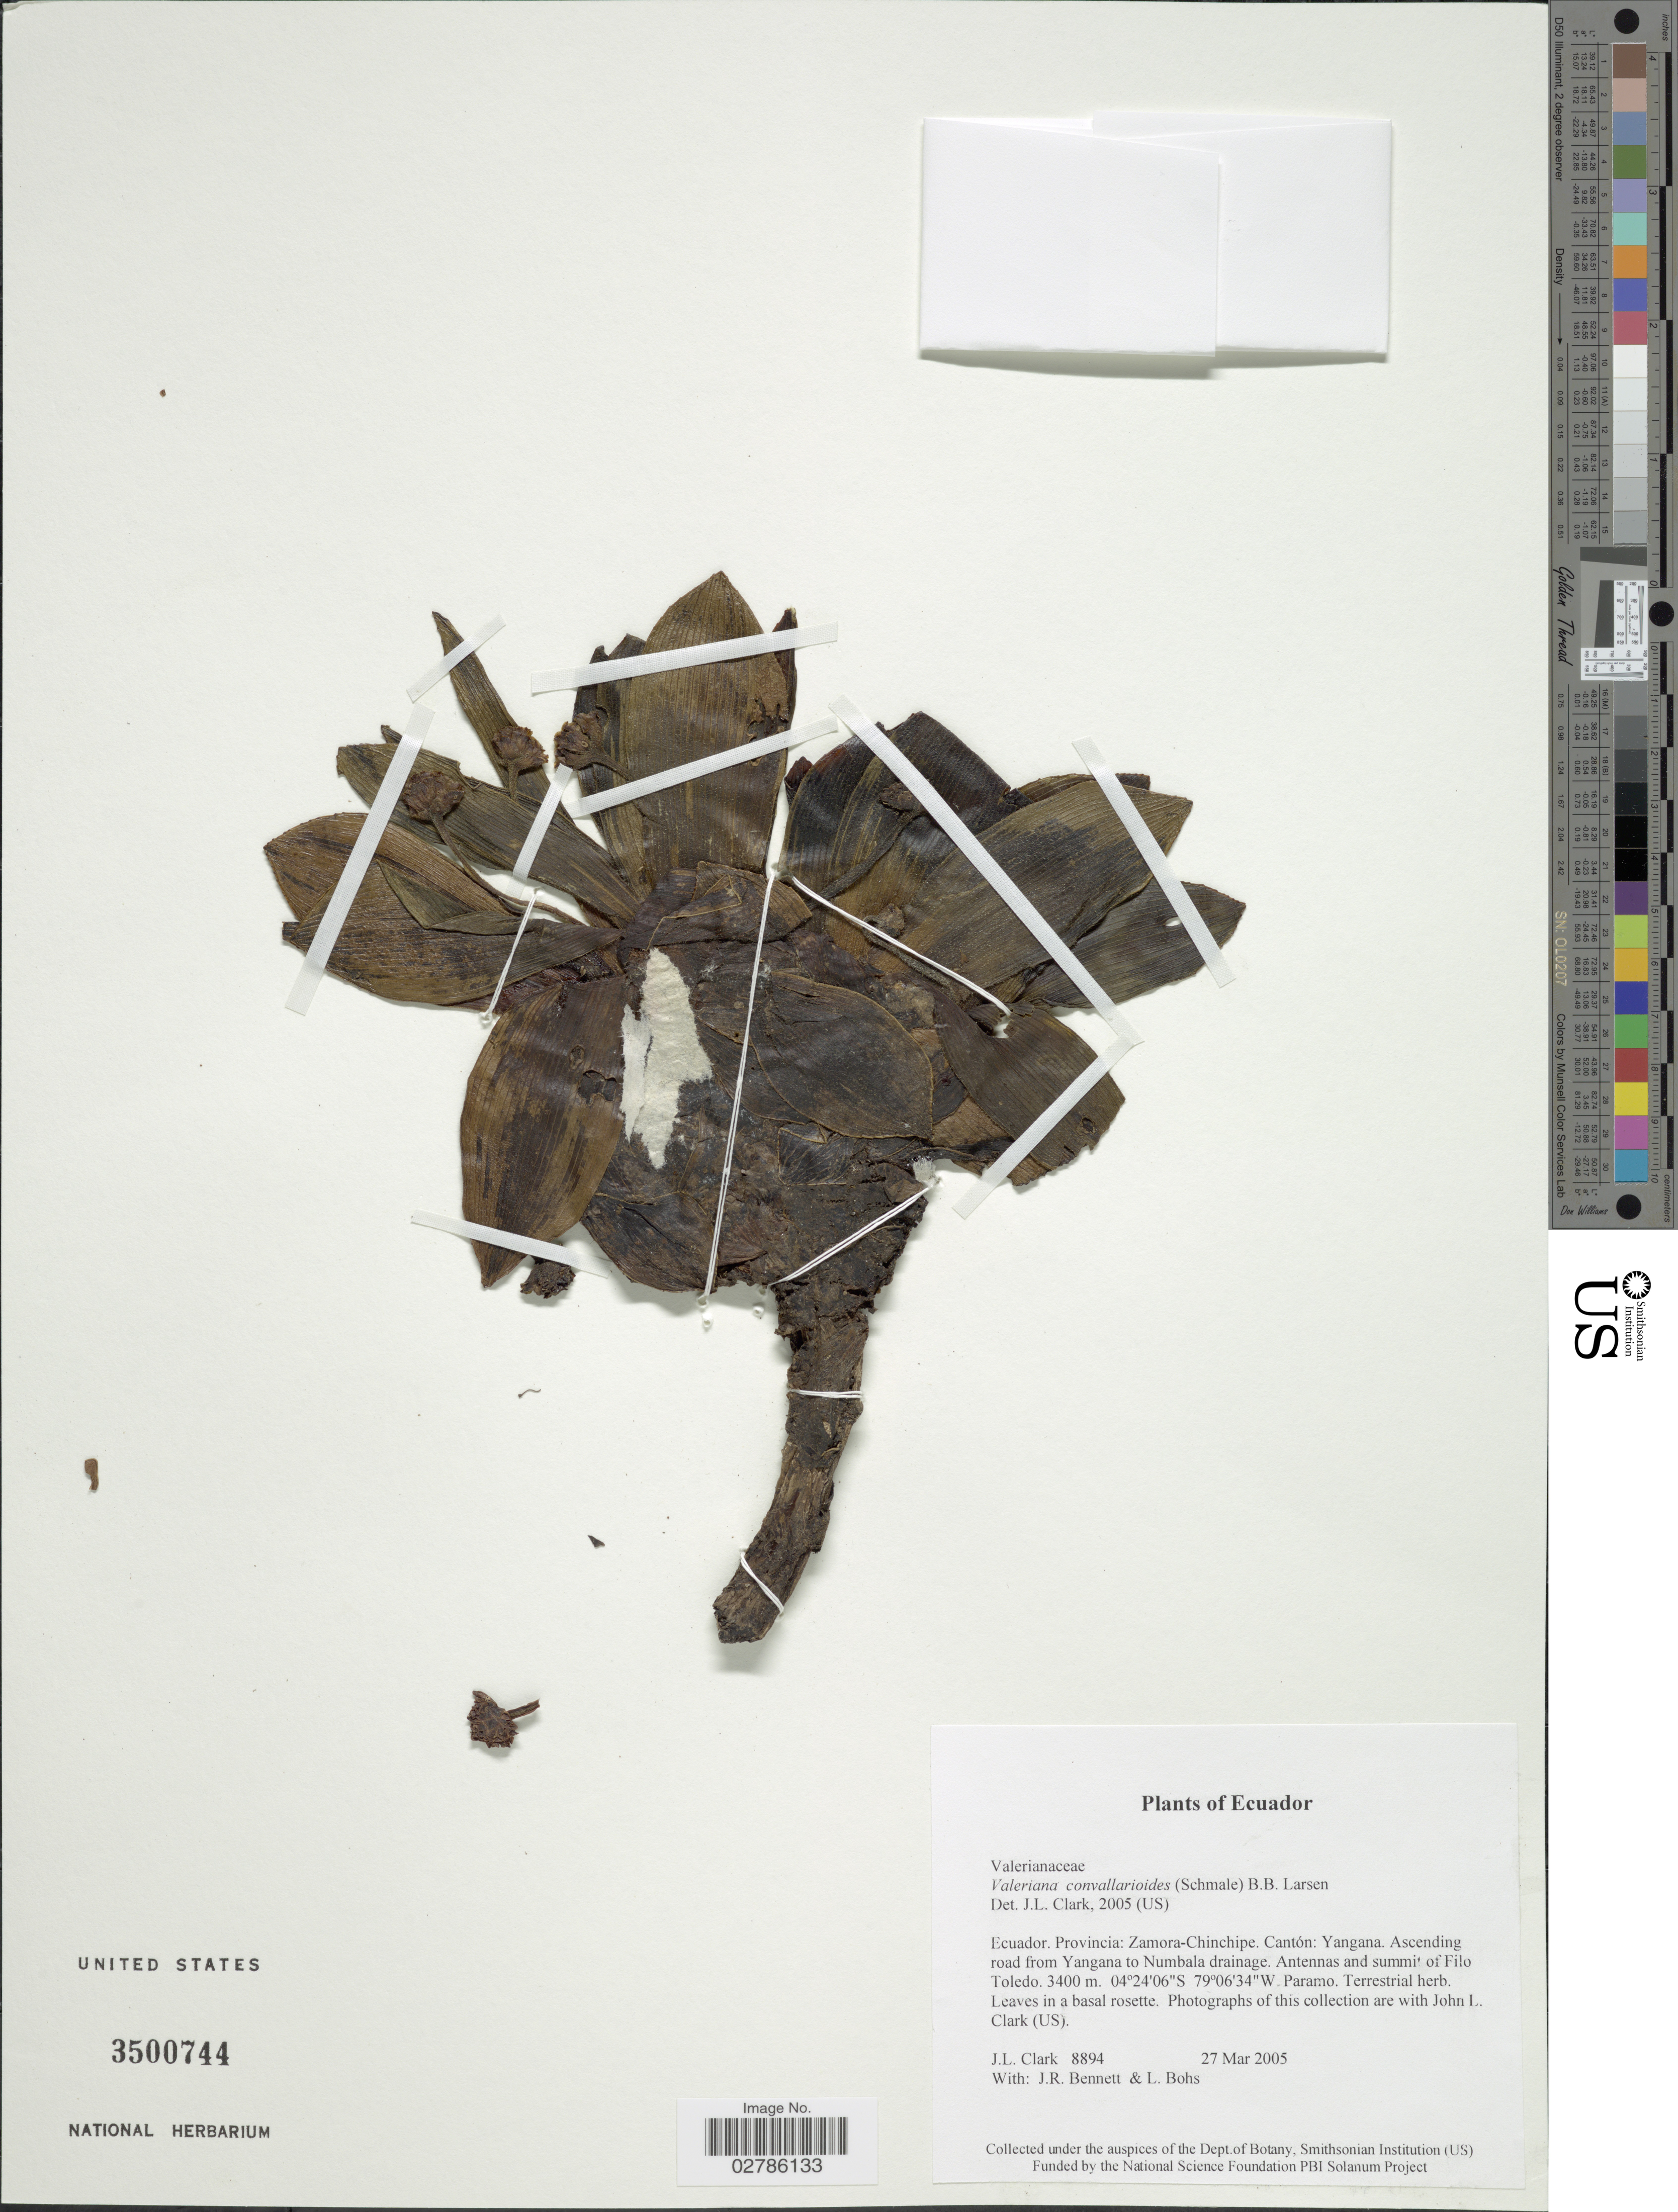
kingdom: Plantae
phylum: Tracheophyta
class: Magnoliopsida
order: Dipsacales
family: Caprifoliaceae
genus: Phyllactis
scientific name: Phyllactis convallarioides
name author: Schmale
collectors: J. L. Clark, J. R. Bennett & L. A. Bohs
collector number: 8894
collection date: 2005-03-27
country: Ecuador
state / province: Zamora-Chinchipe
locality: Cantón: Yangana. Ascending road from Yangana to Numbala drainage. Antennas and summit of Filo Toledo.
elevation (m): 3400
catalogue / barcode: US 3500744